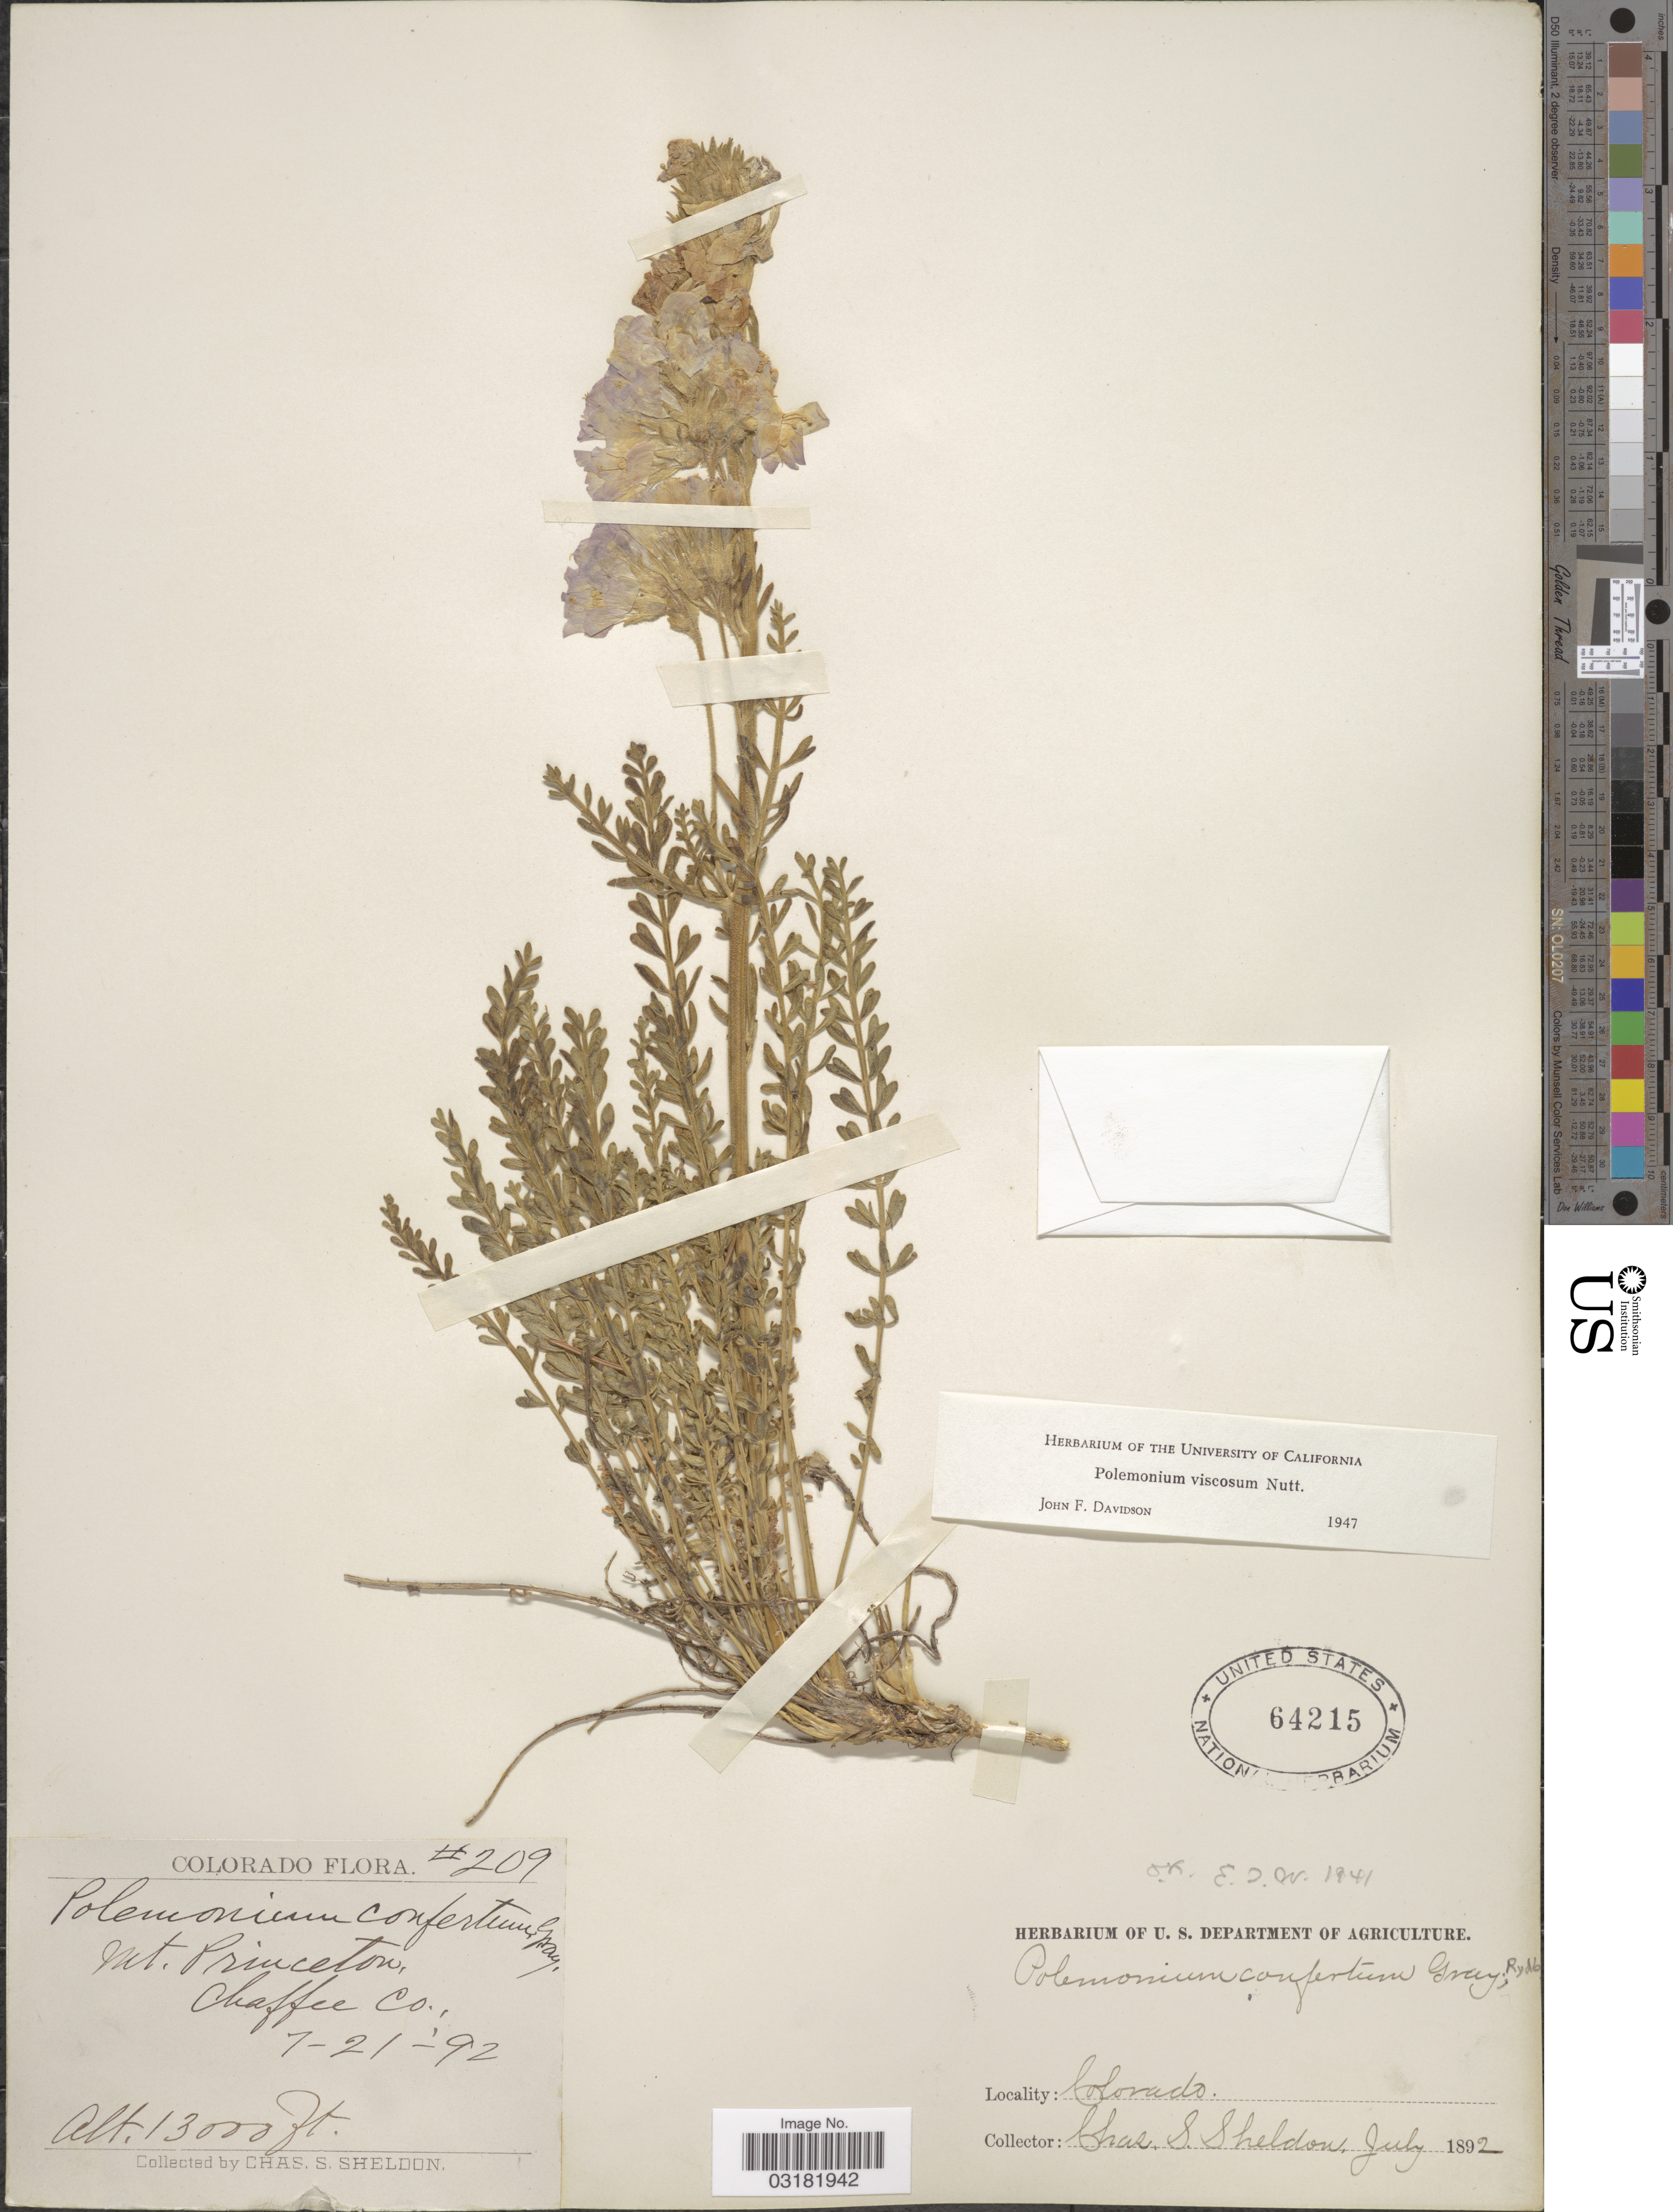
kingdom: Plantae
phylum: Tracheophyta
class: Magnoliopsida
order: Ericales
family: Polemoniaceae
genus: Polemonium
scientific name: Polemonium viscosum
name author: Nutt.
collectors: C. S. Sheldon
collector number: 209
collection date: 1892-07-21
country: United States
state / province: Colorado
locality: Mt. Princeton, Chaffee Co.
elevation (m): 3962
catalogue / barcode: US 64215